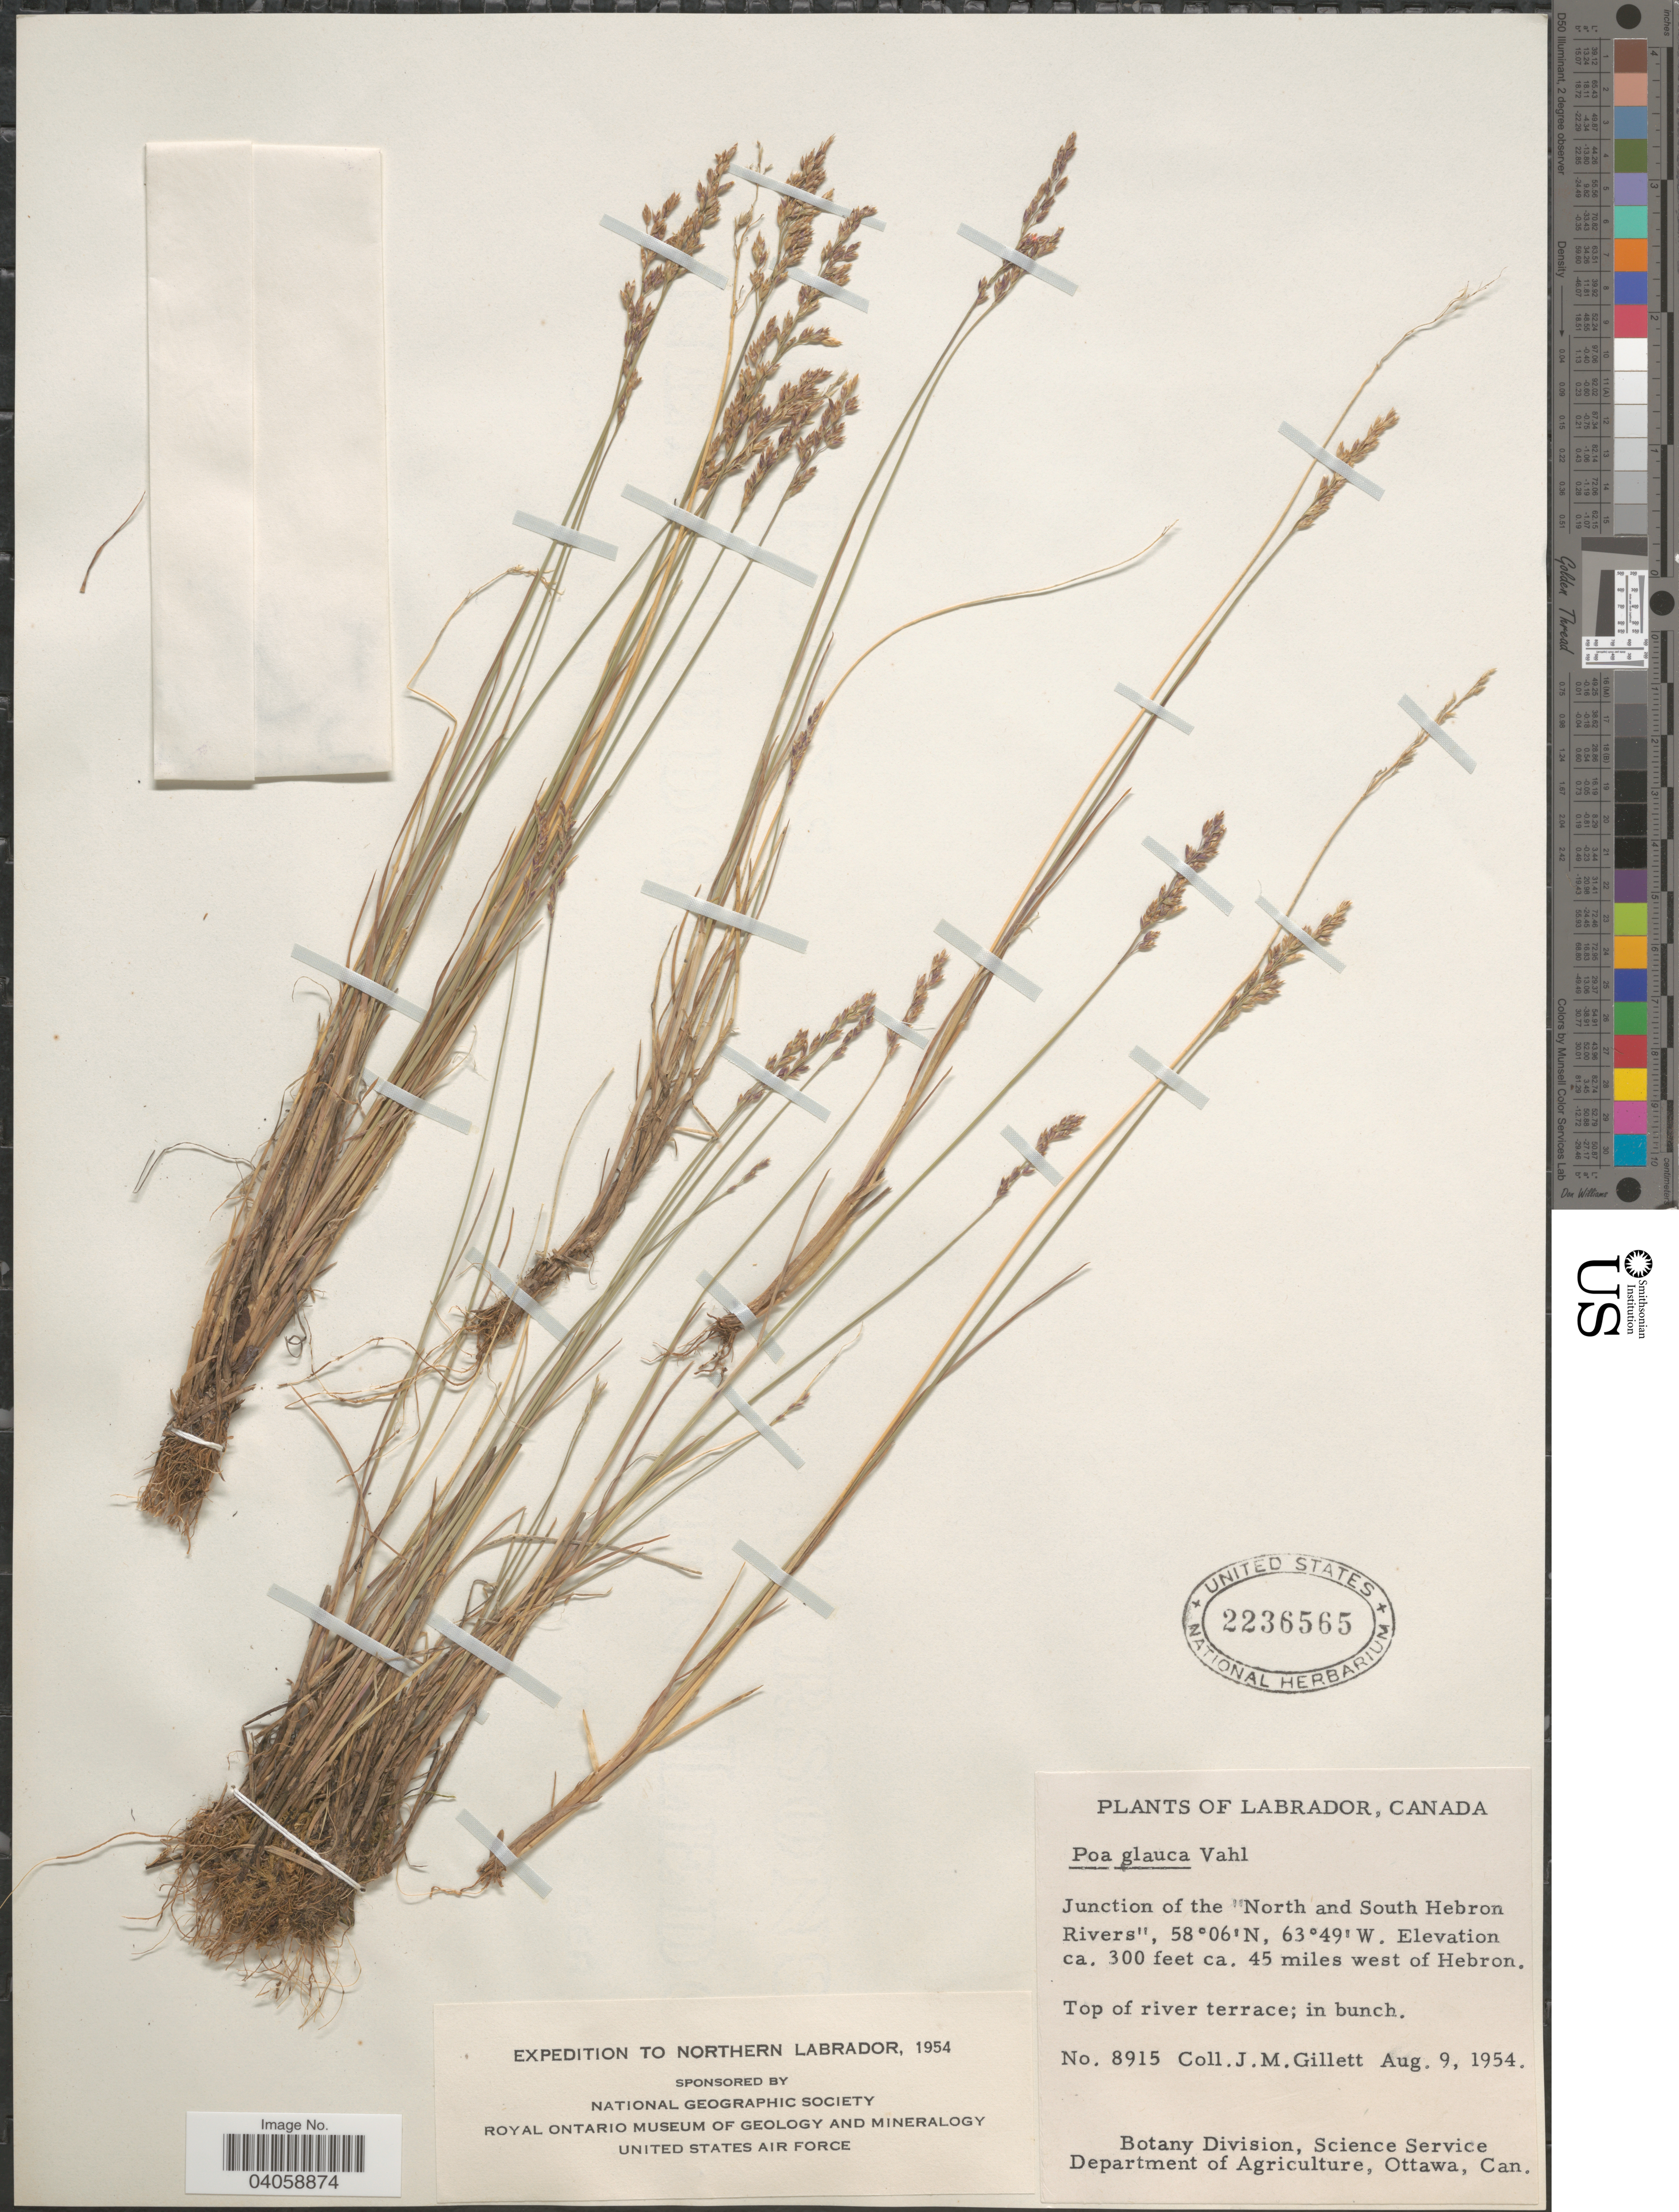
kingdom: Plantae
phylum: Tracheophyta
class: Liliopsida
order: Poales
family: Poaceae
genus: Poa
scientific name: Poa glauca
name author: Vahl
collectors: J. M. Gillett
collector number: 8915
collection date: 1954-08-09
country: Canada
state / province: Newfoundland and Labrador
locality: Labrador. Junction of the "North and South Hebron Rivers". 45 miles west of Hebron.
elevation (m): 91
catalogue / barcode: US 2236565